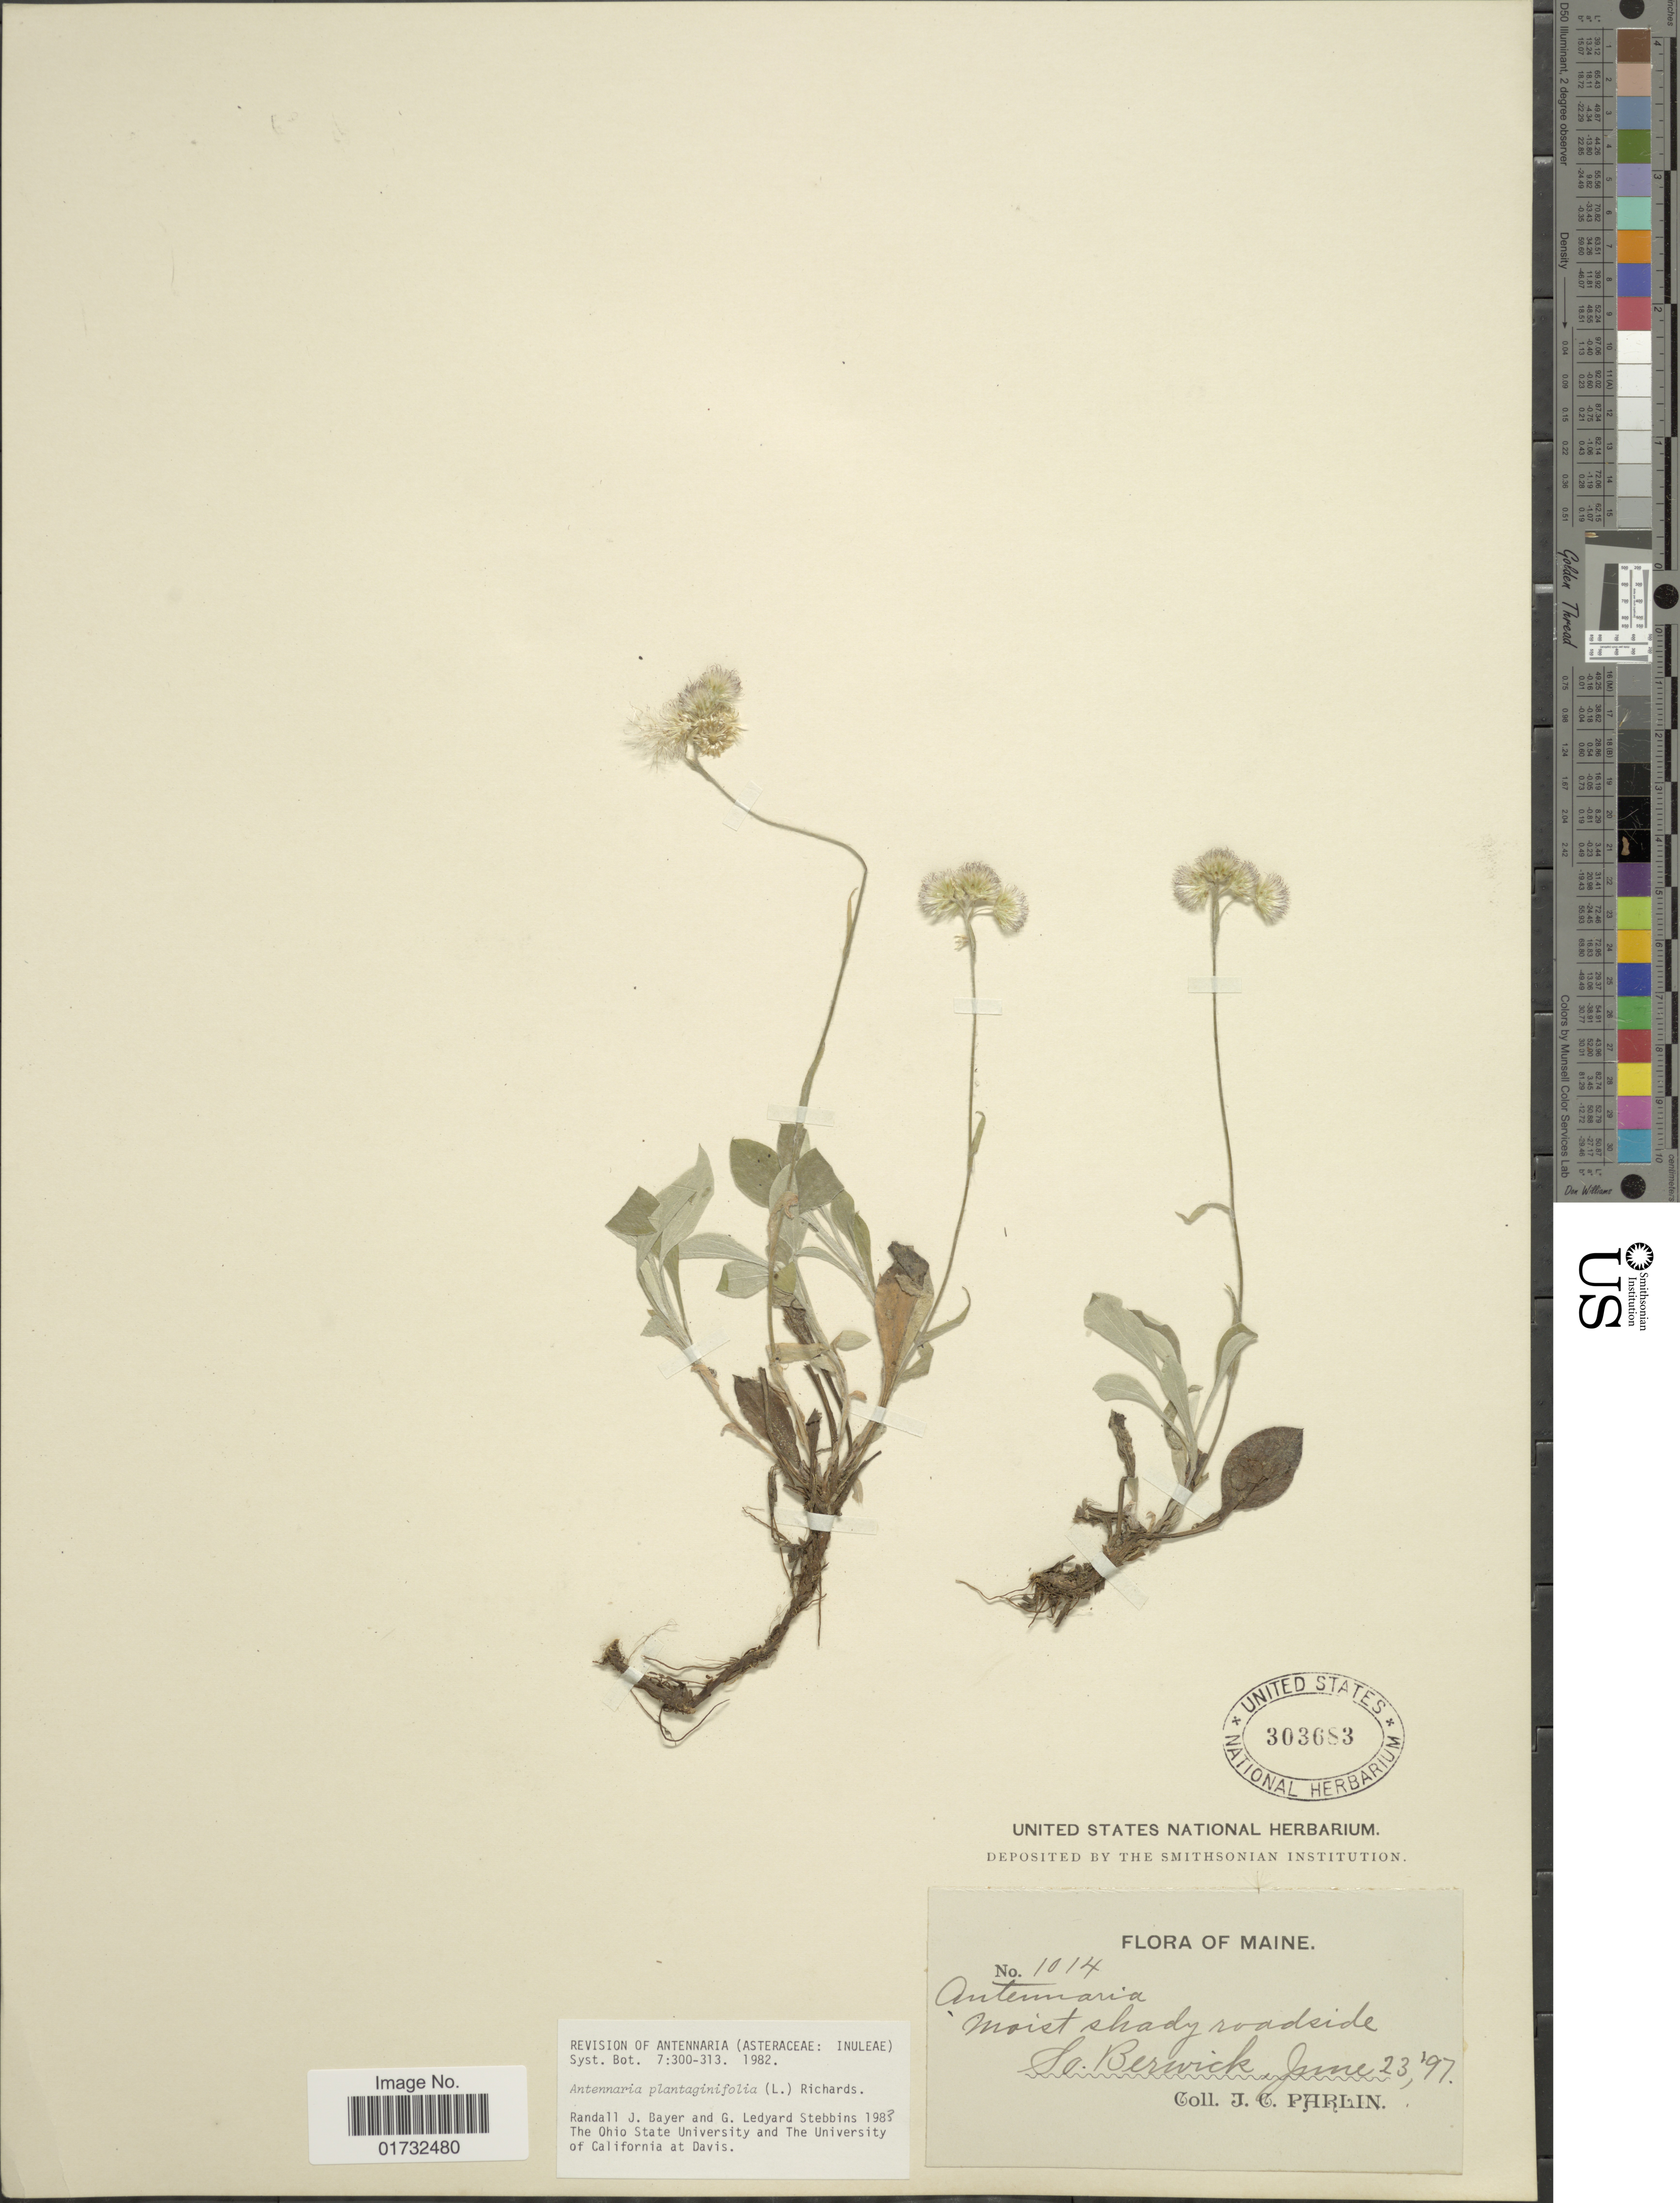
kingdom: Plantae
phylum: Tracheophyta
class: Magnoliopsida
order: Asterales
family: Asteraceae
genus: Antennaria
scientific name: Antennaria plantaginifolia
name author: (L.) Richardson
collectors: J. Parlin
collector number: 1014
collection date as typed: Transcribed d/m/y: 23/6/97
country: United States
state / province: Maine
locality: So. Berwick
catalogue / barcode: US 303683